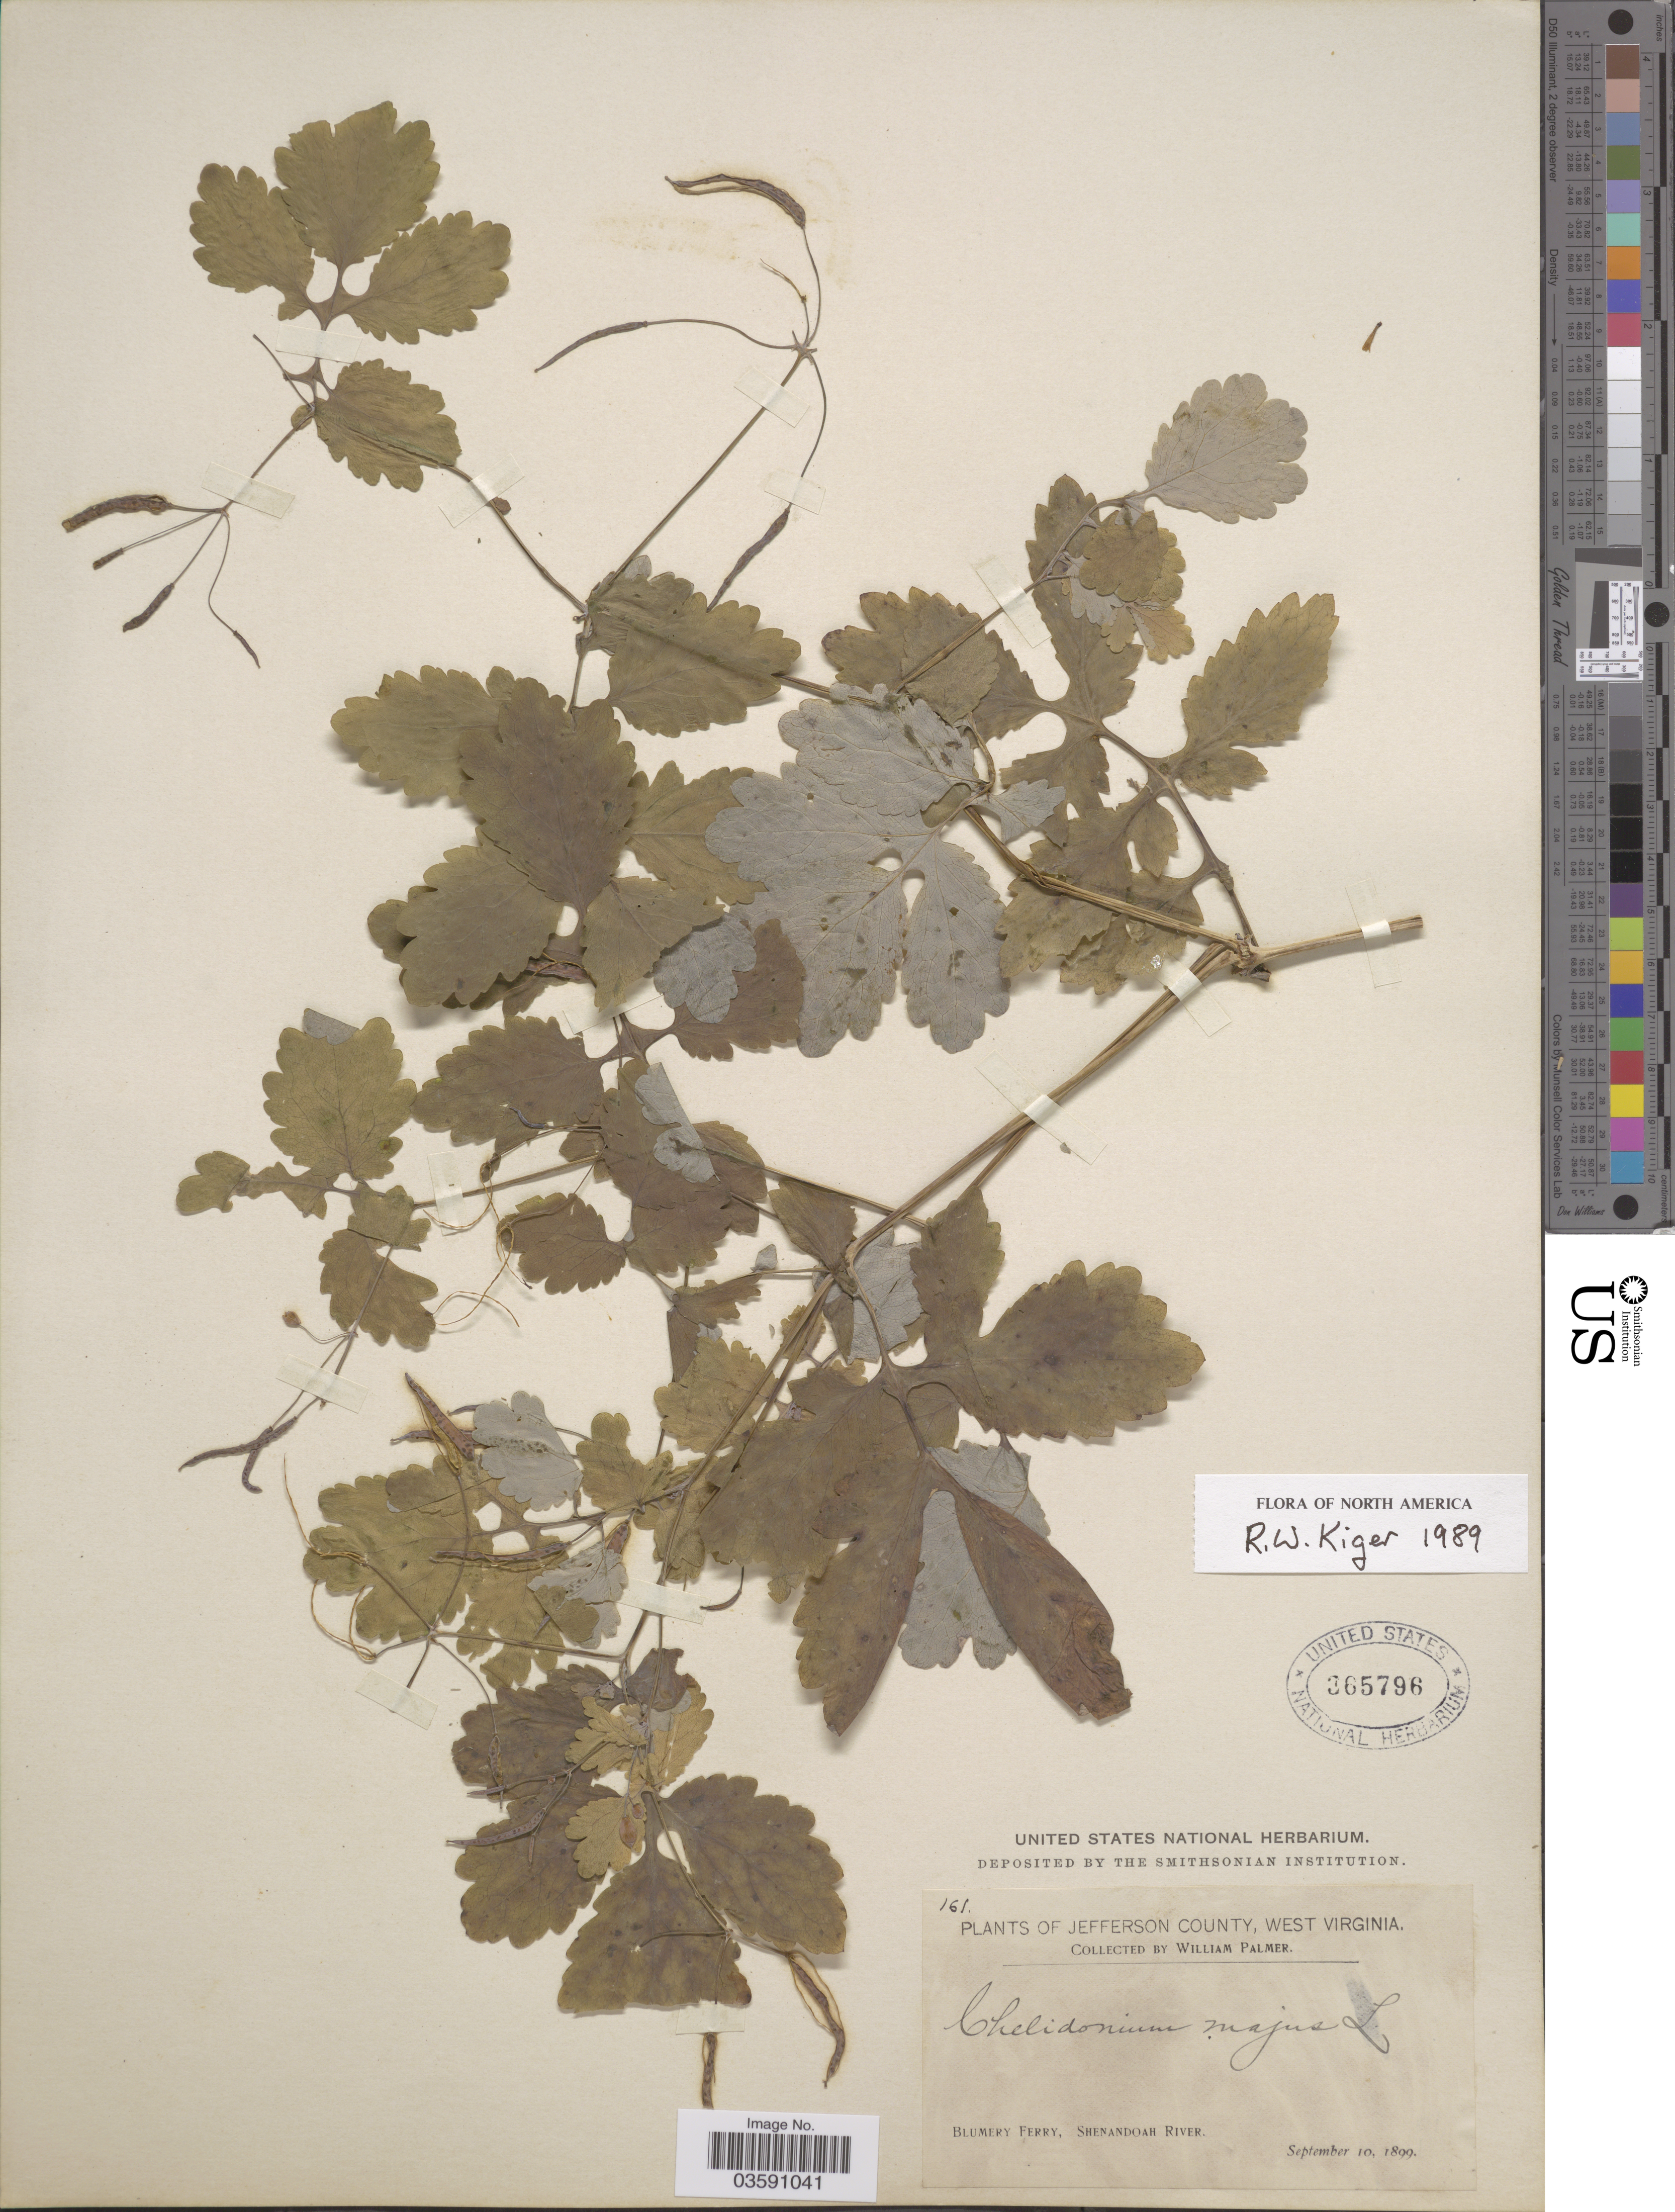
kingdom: Plantae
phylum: Tracheophyta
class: Magnoliopsida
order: Ranunculales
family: Papaveraceae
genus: Chelidonium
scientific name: Chelidonium majus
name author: L.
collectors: W. Palmer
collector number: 161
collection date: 1899-09-10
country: United States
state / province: West Virginia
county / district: Jefferson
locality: Jefferson County. Blumery Ferry, Shenandoah River.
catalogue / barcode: US 365796